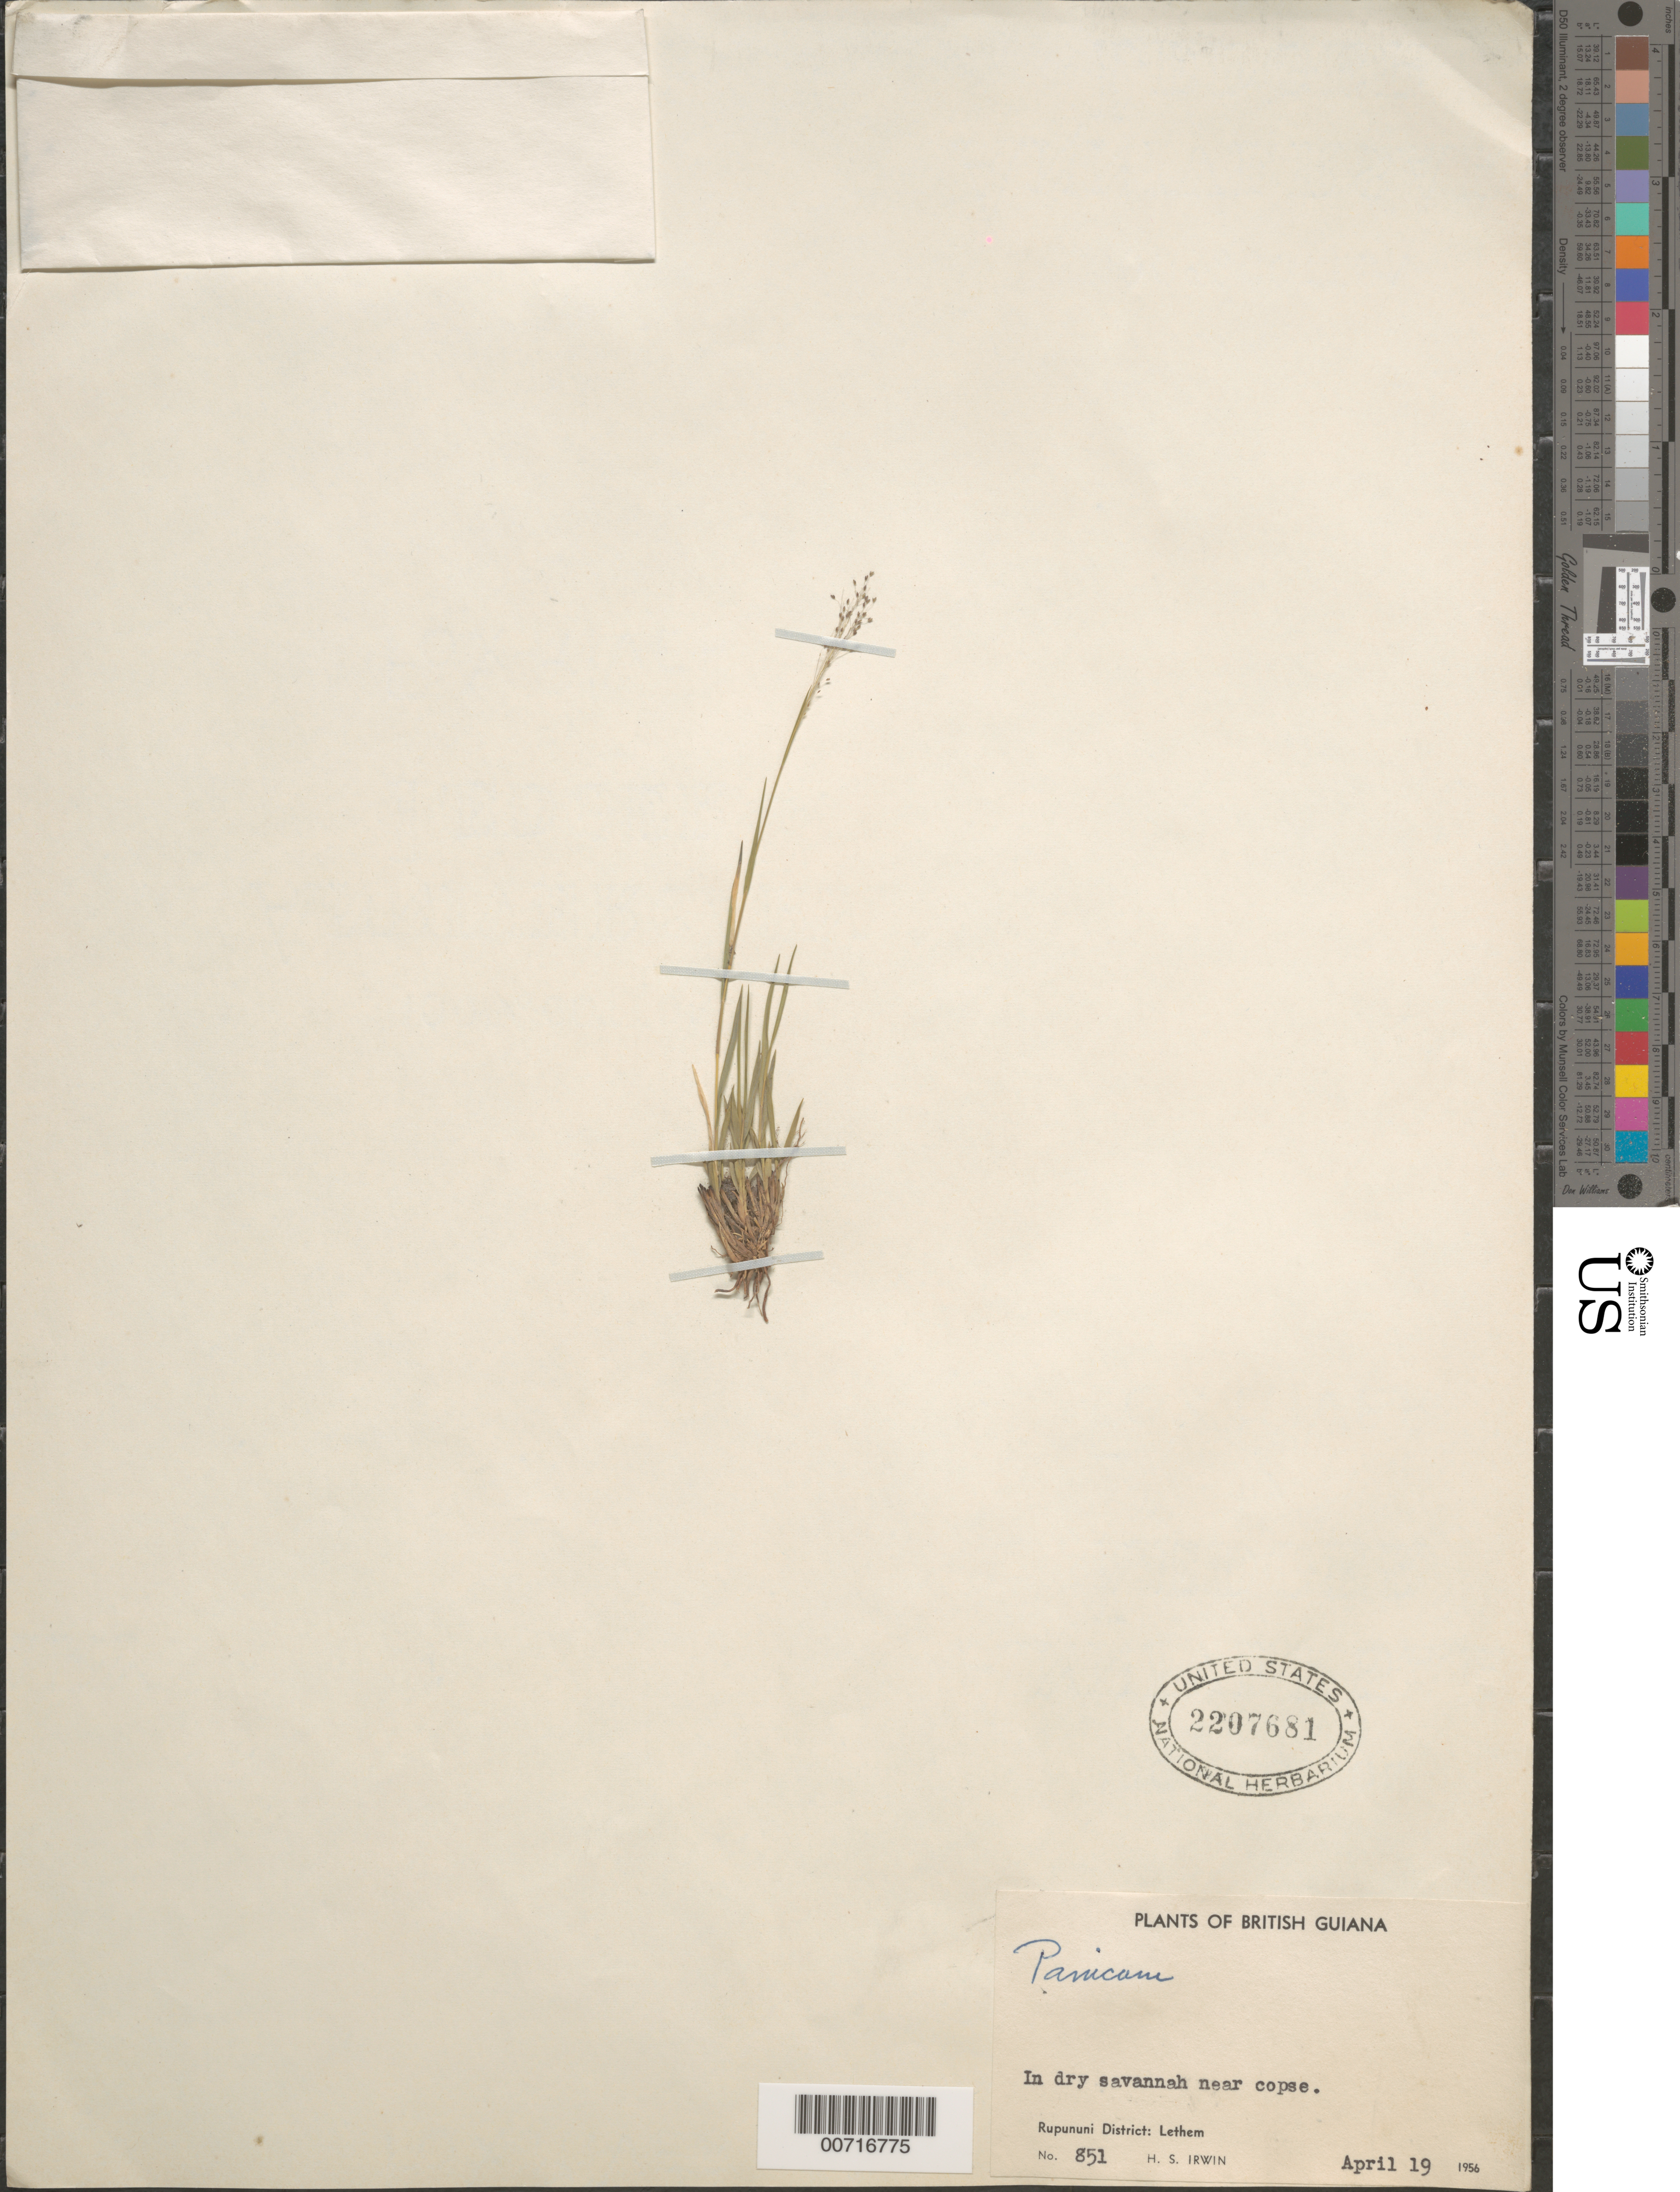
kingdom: Plantae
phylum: Tracheophyta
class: Liliopsida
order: Poales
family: Poaceae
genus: Panicum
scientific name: Panicum sp.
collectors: H. Irwin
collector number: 851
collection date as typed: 19-Apr-56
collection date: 1956-04-19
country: Guyana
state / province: U. Takutu-U. Essequibo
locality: Rupununi Dist., Lethem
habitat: Dry savanna, near copse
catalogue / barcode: US 2207681